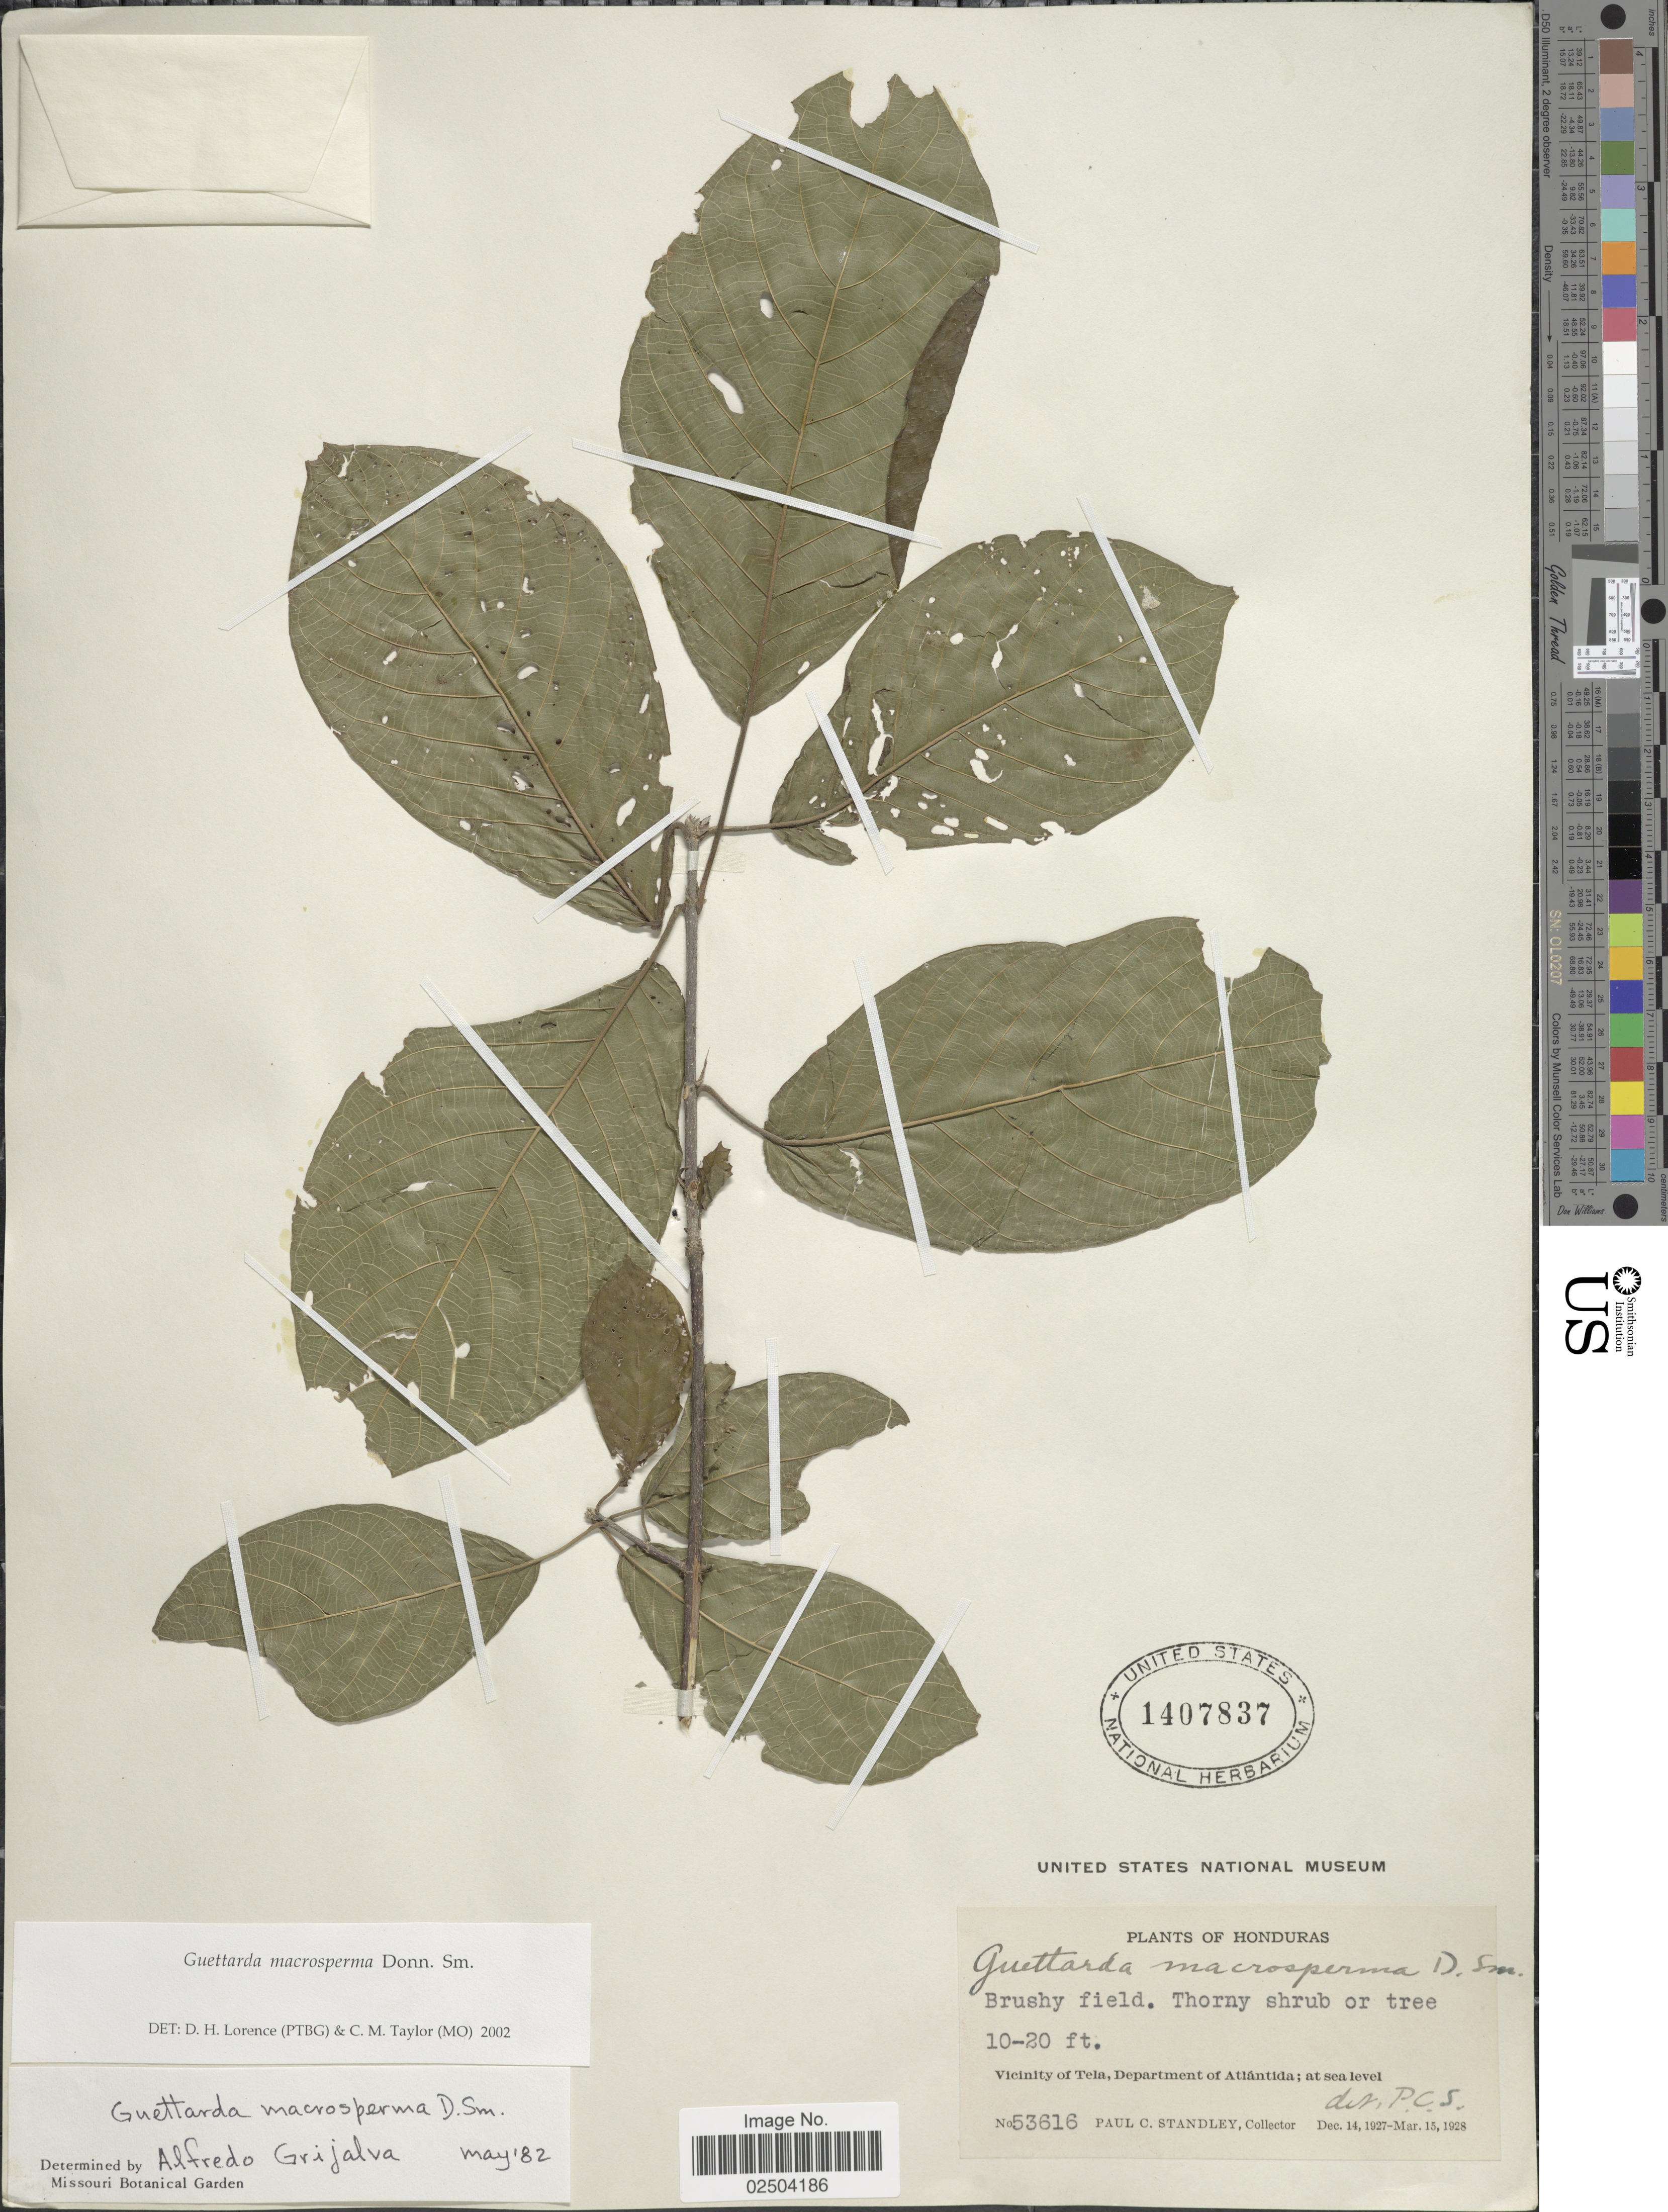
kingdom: Plantae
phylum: Tracheophyta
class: Magnoliopsida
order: Gentianales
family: Rubiaceae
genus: Guettarda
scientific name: Guettarda macrosperma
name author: Donn. Sm.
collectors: P. C. Standley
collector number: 53616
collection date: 1927-12-14/1928-03-15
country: Honduras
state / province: Atlántida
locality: Vicinity of Tela, Department of Atlantida.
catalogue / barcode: US 1407837